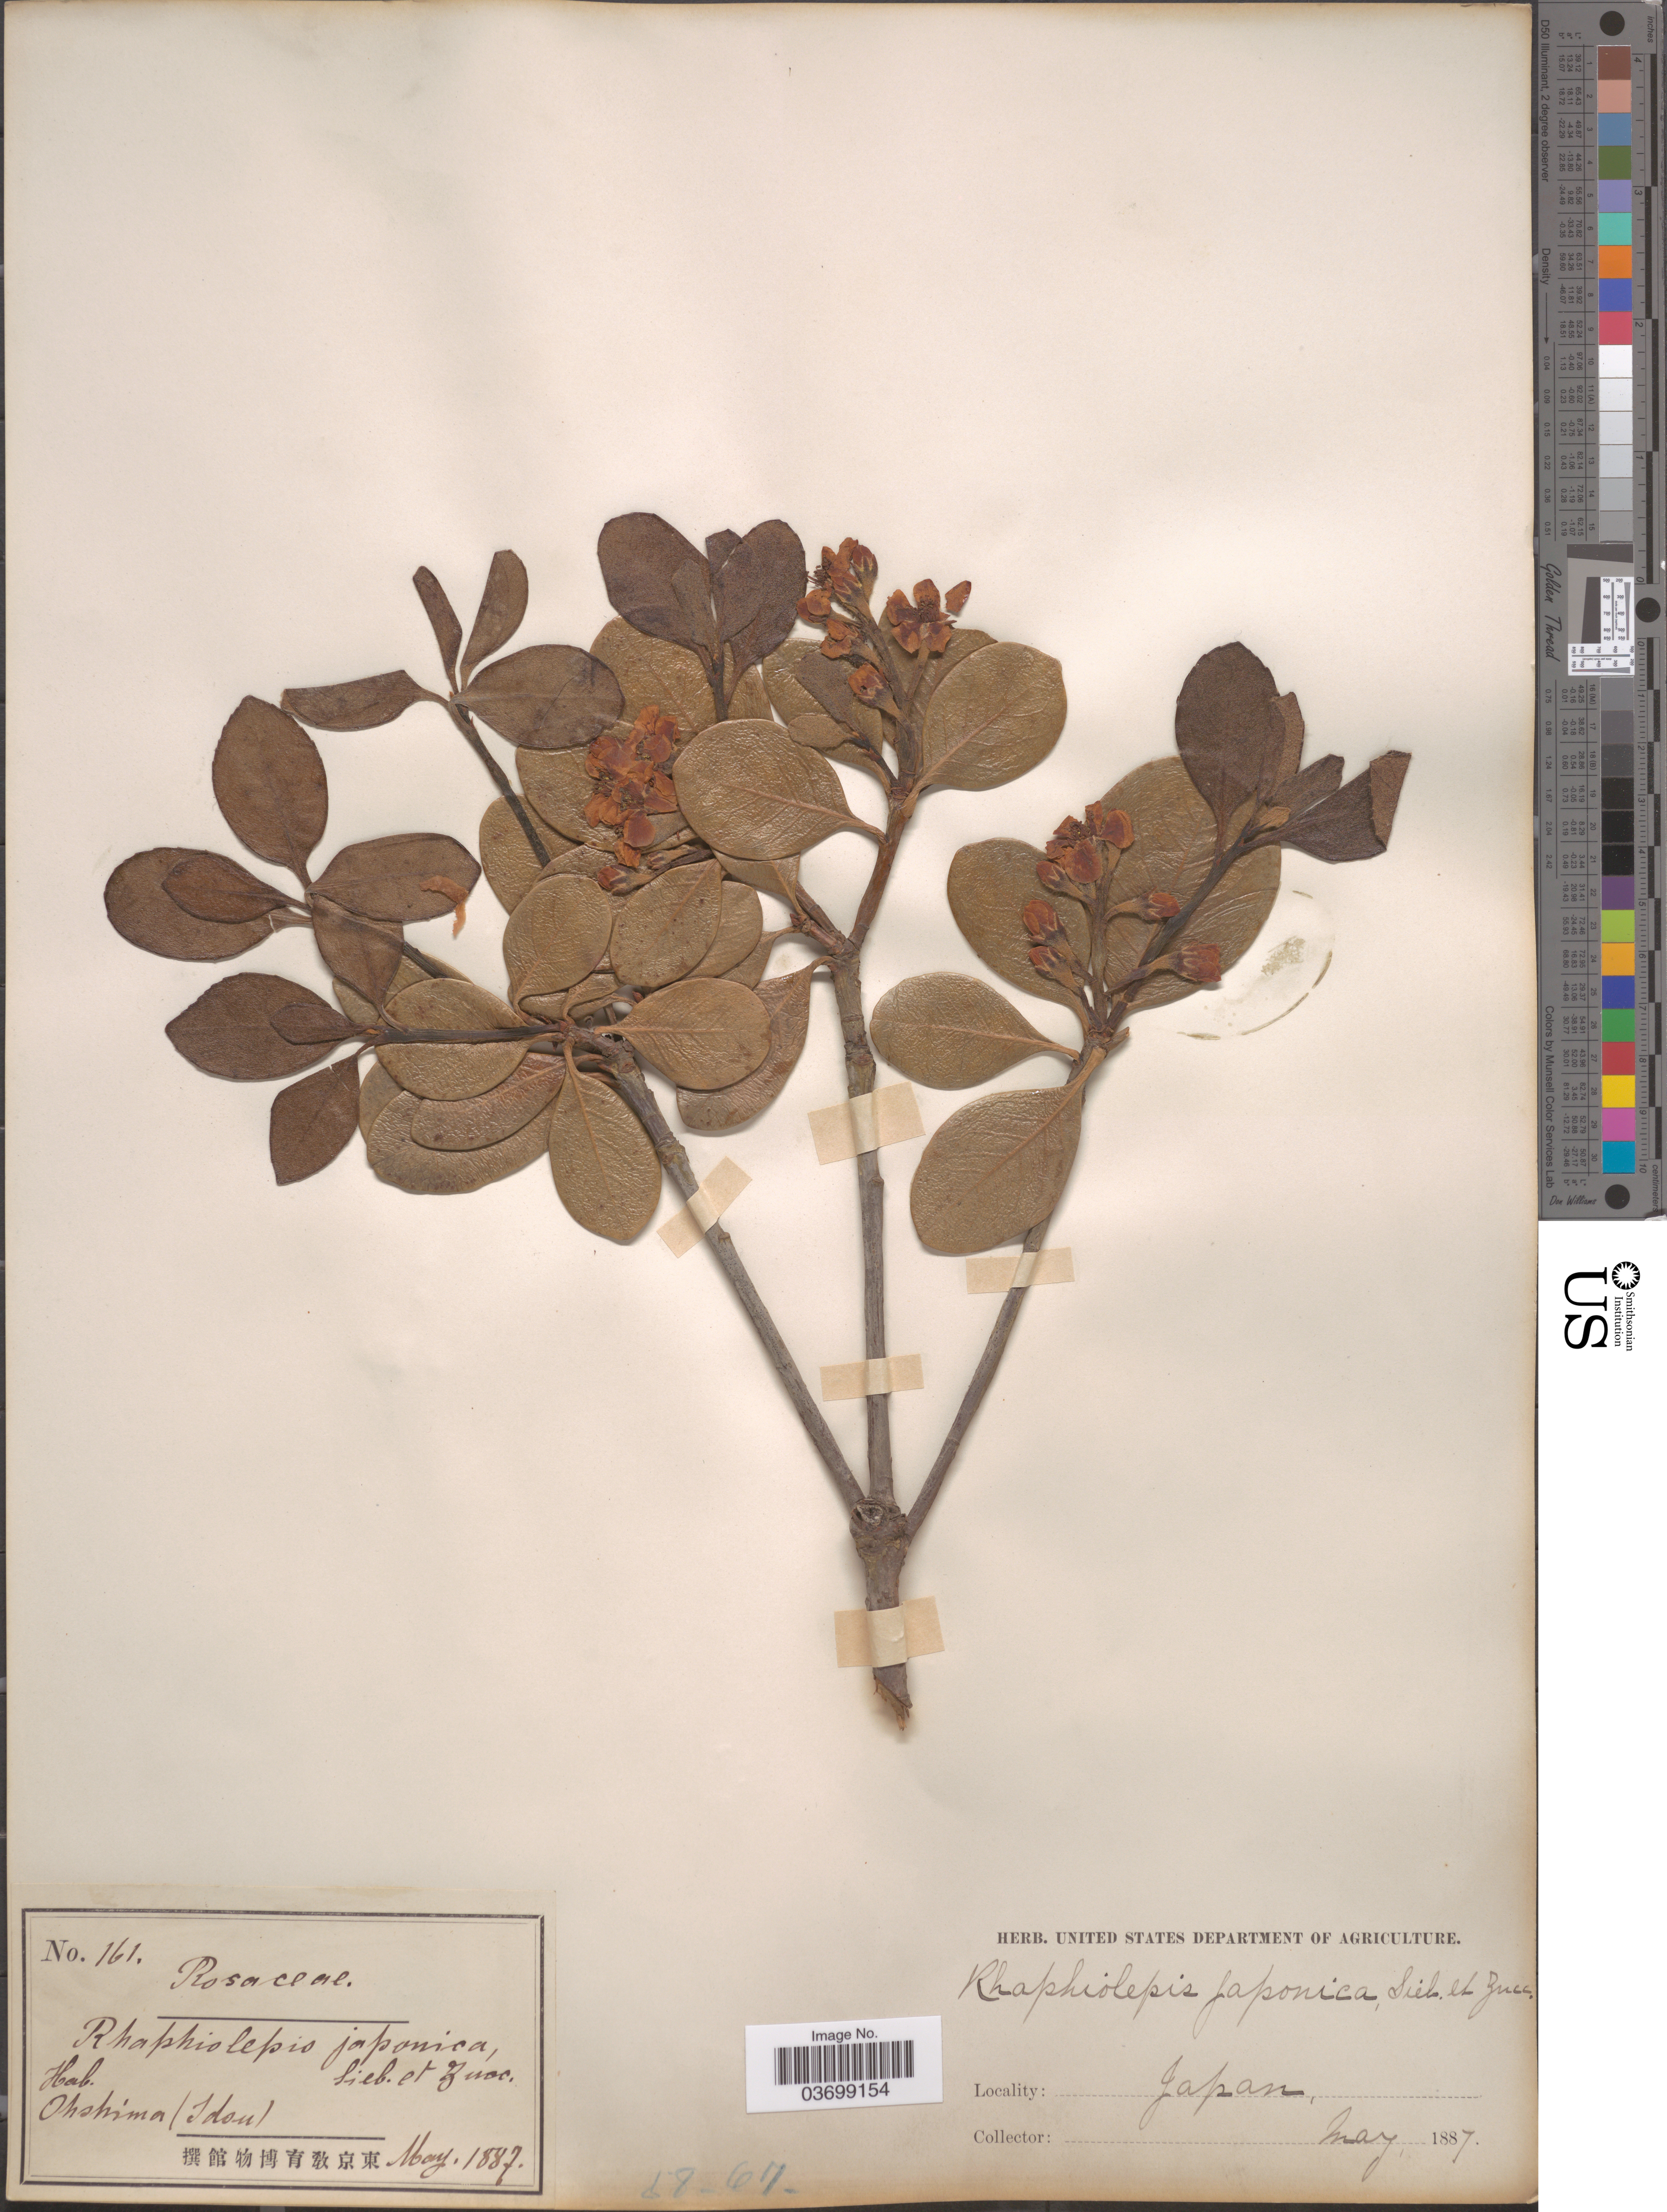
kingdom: Plantae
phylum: Tracheophyta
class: Magnoliopsida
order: Rosales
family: Rosaceae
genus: Rhaphiolepis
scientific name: Rhaphiolepis umbellata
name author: (Thunb.) Makino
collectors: ex herb. U. S. Department of Agriculture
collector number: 161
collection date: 1887-05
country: Japan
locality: Ohshima (Idou).